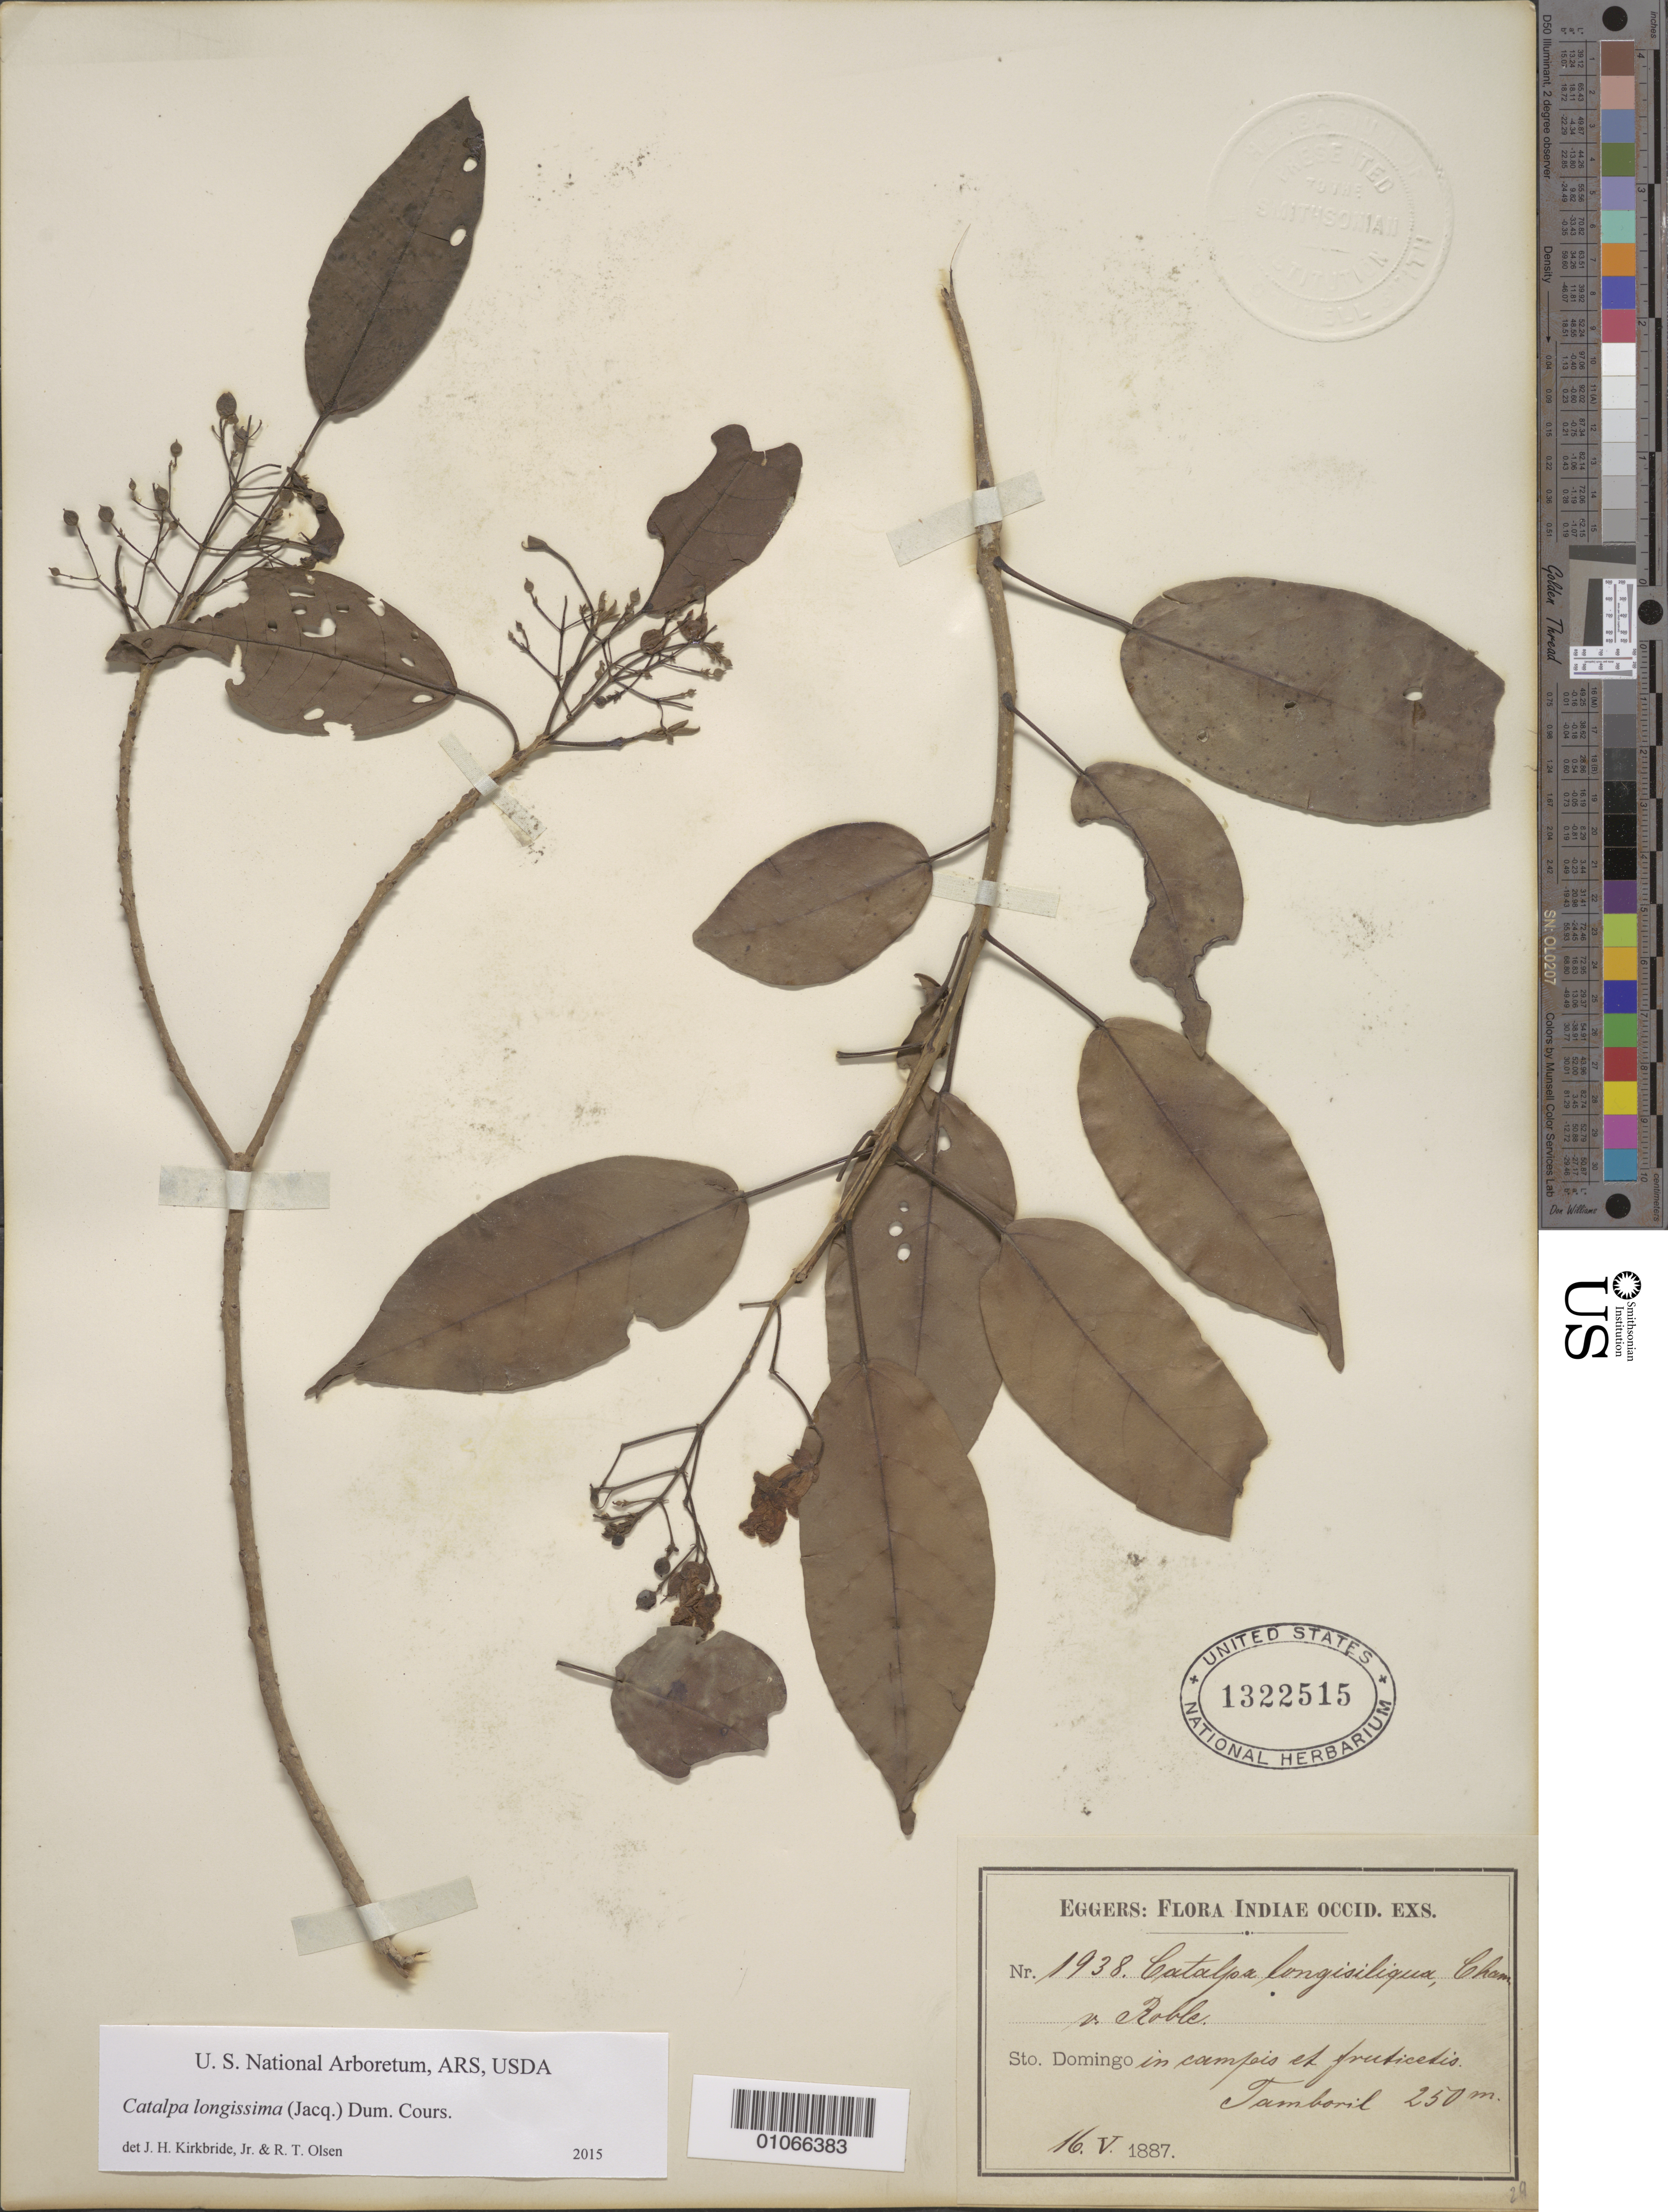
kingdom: Plantae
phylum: Tracheophyta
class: Magnoliopsida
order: Lamiales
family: Bignoniaceae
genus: Catalpa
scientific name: Catalpa longissima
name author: (Jacq.) Dum. Cours.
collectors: H. F. A. von Eggers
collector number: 1938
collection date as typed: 16 May 1887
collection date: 1887-05-16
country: Dominican Republic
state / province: Santo Domingo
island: Hispaniola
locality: Tamboril.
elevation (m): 250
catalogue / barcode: US 1322515